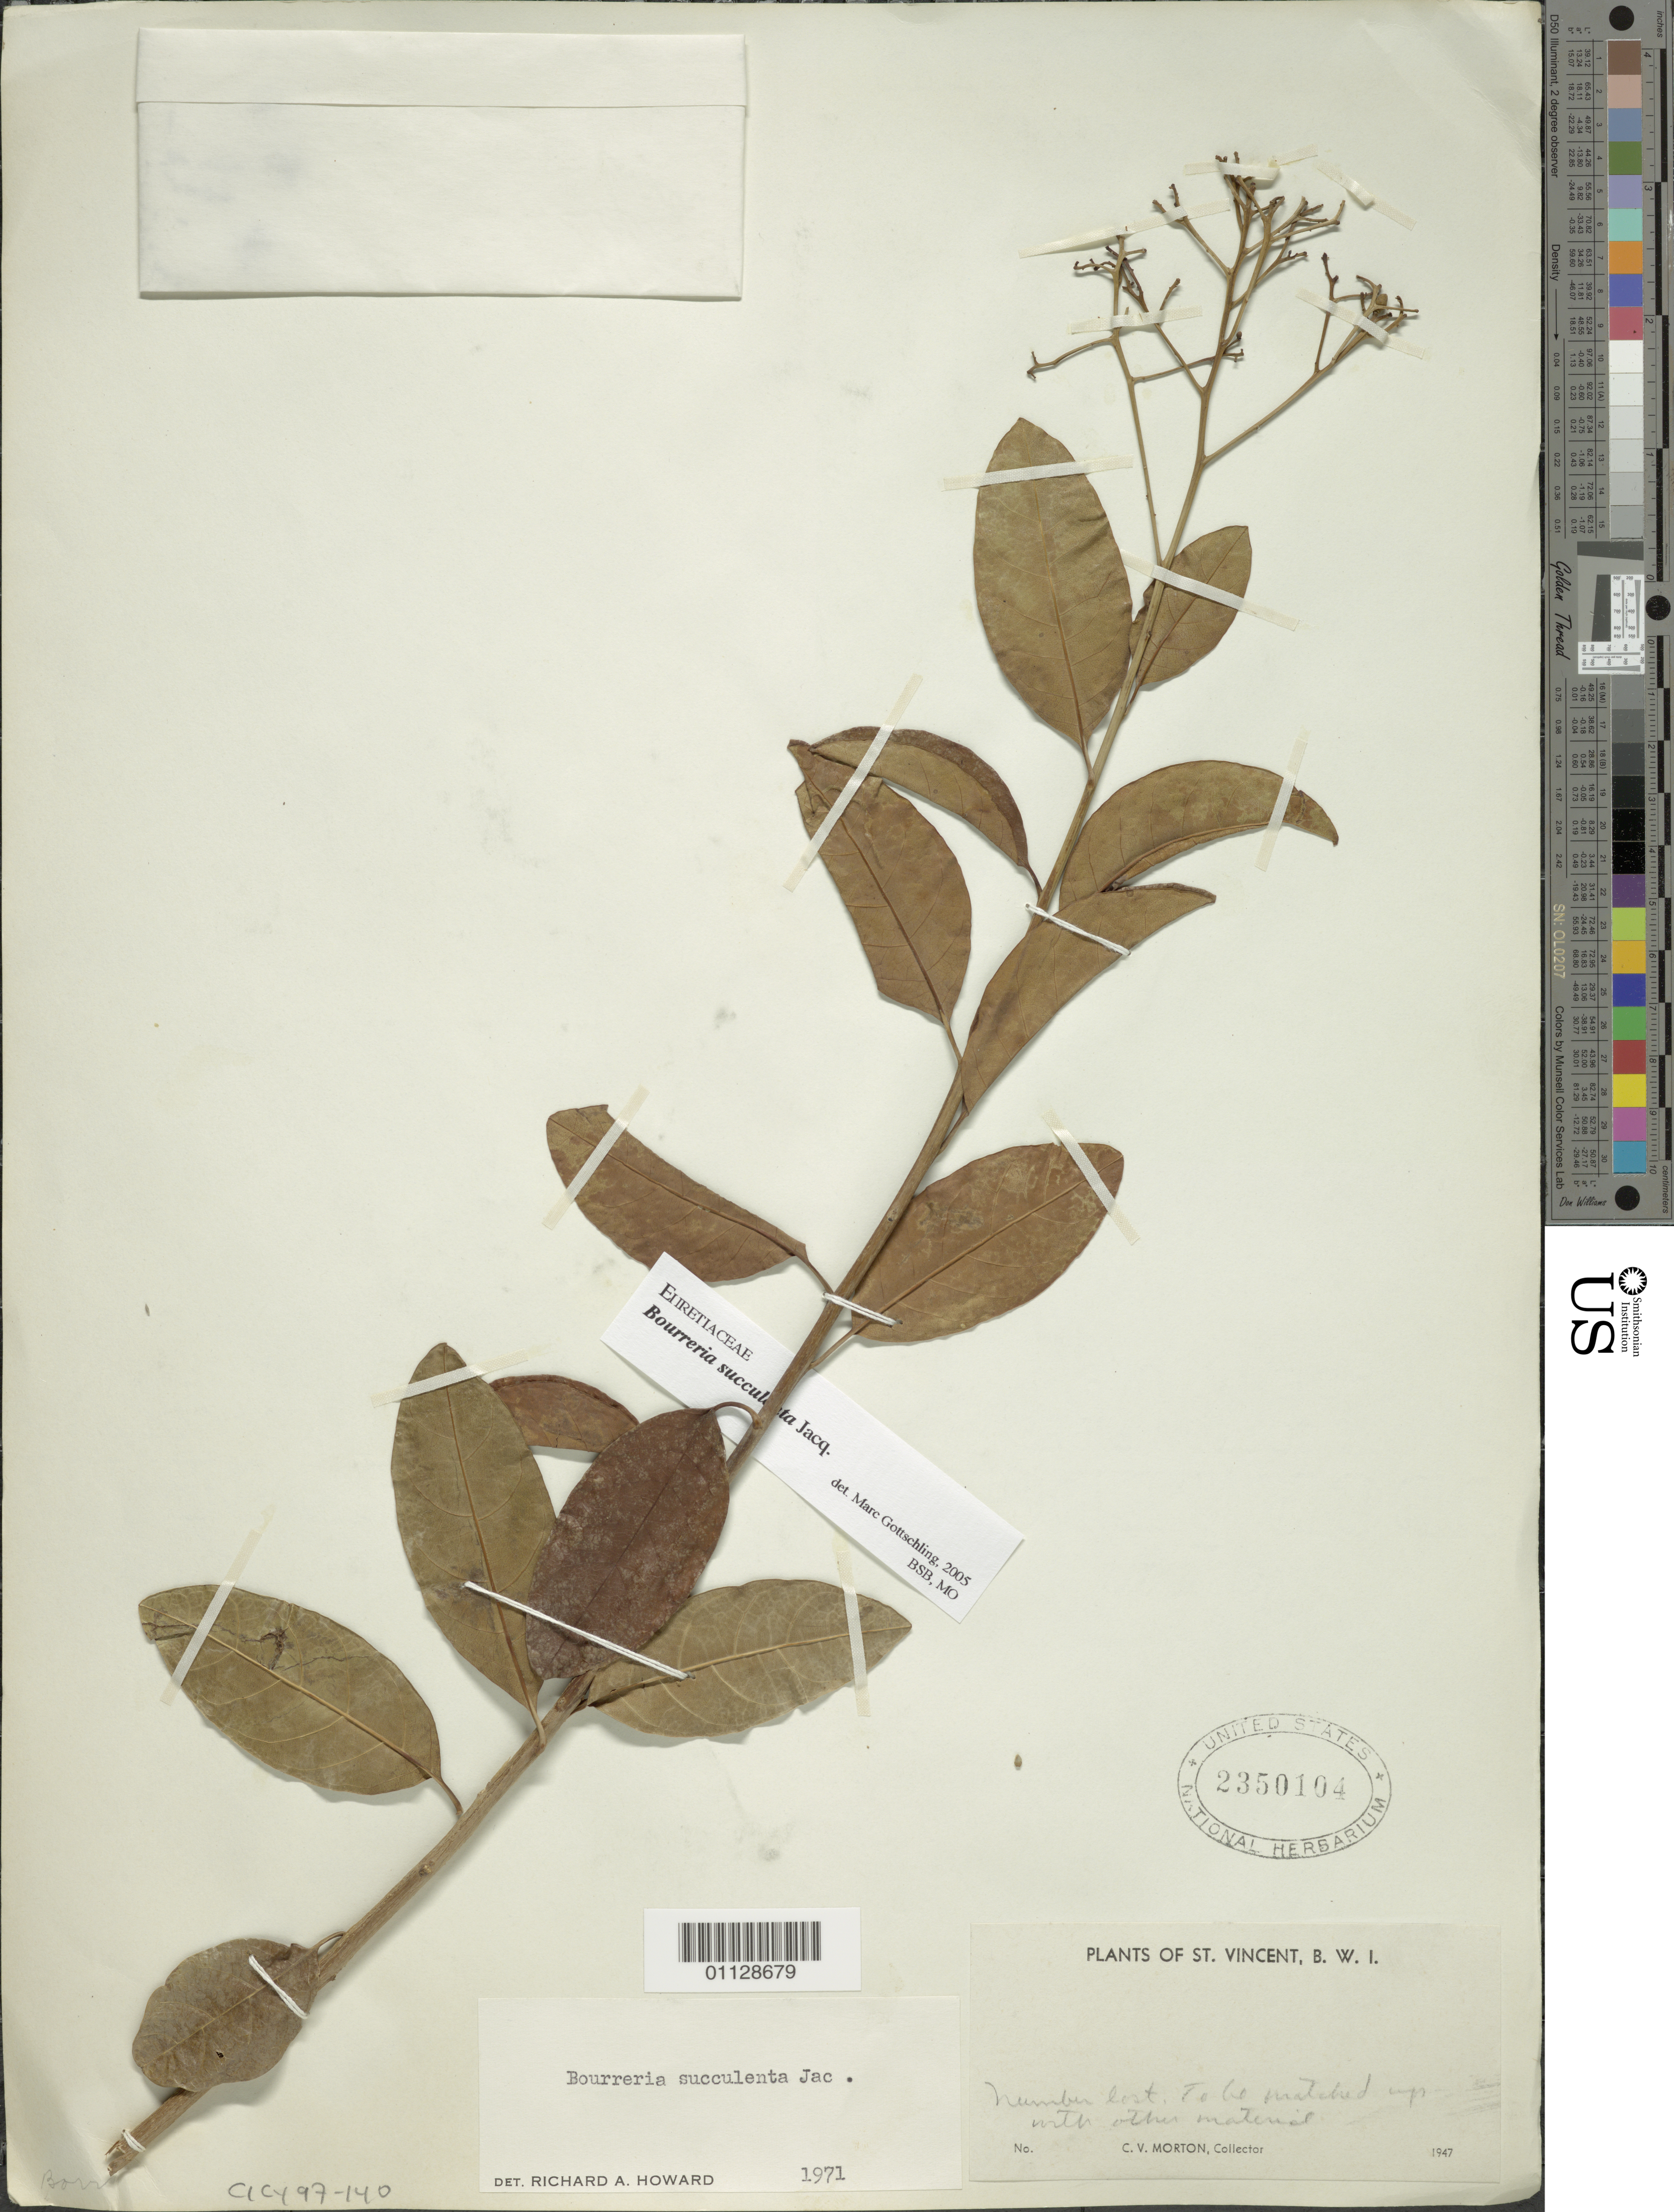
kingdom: Plantae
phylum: Tracheophyta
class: Magnoliopsida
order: Boraginales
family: Ehretiaceae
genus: Bourreria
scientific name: Bourreria succulenta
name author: Jacq.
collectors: C. V. Morton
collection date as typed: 01 Jan 1947 to 31 Dec 1947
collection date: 1947-01-01/1947-12-31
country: St. Vincent - Grenadines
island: St. Vincent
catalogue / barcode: US 2350104